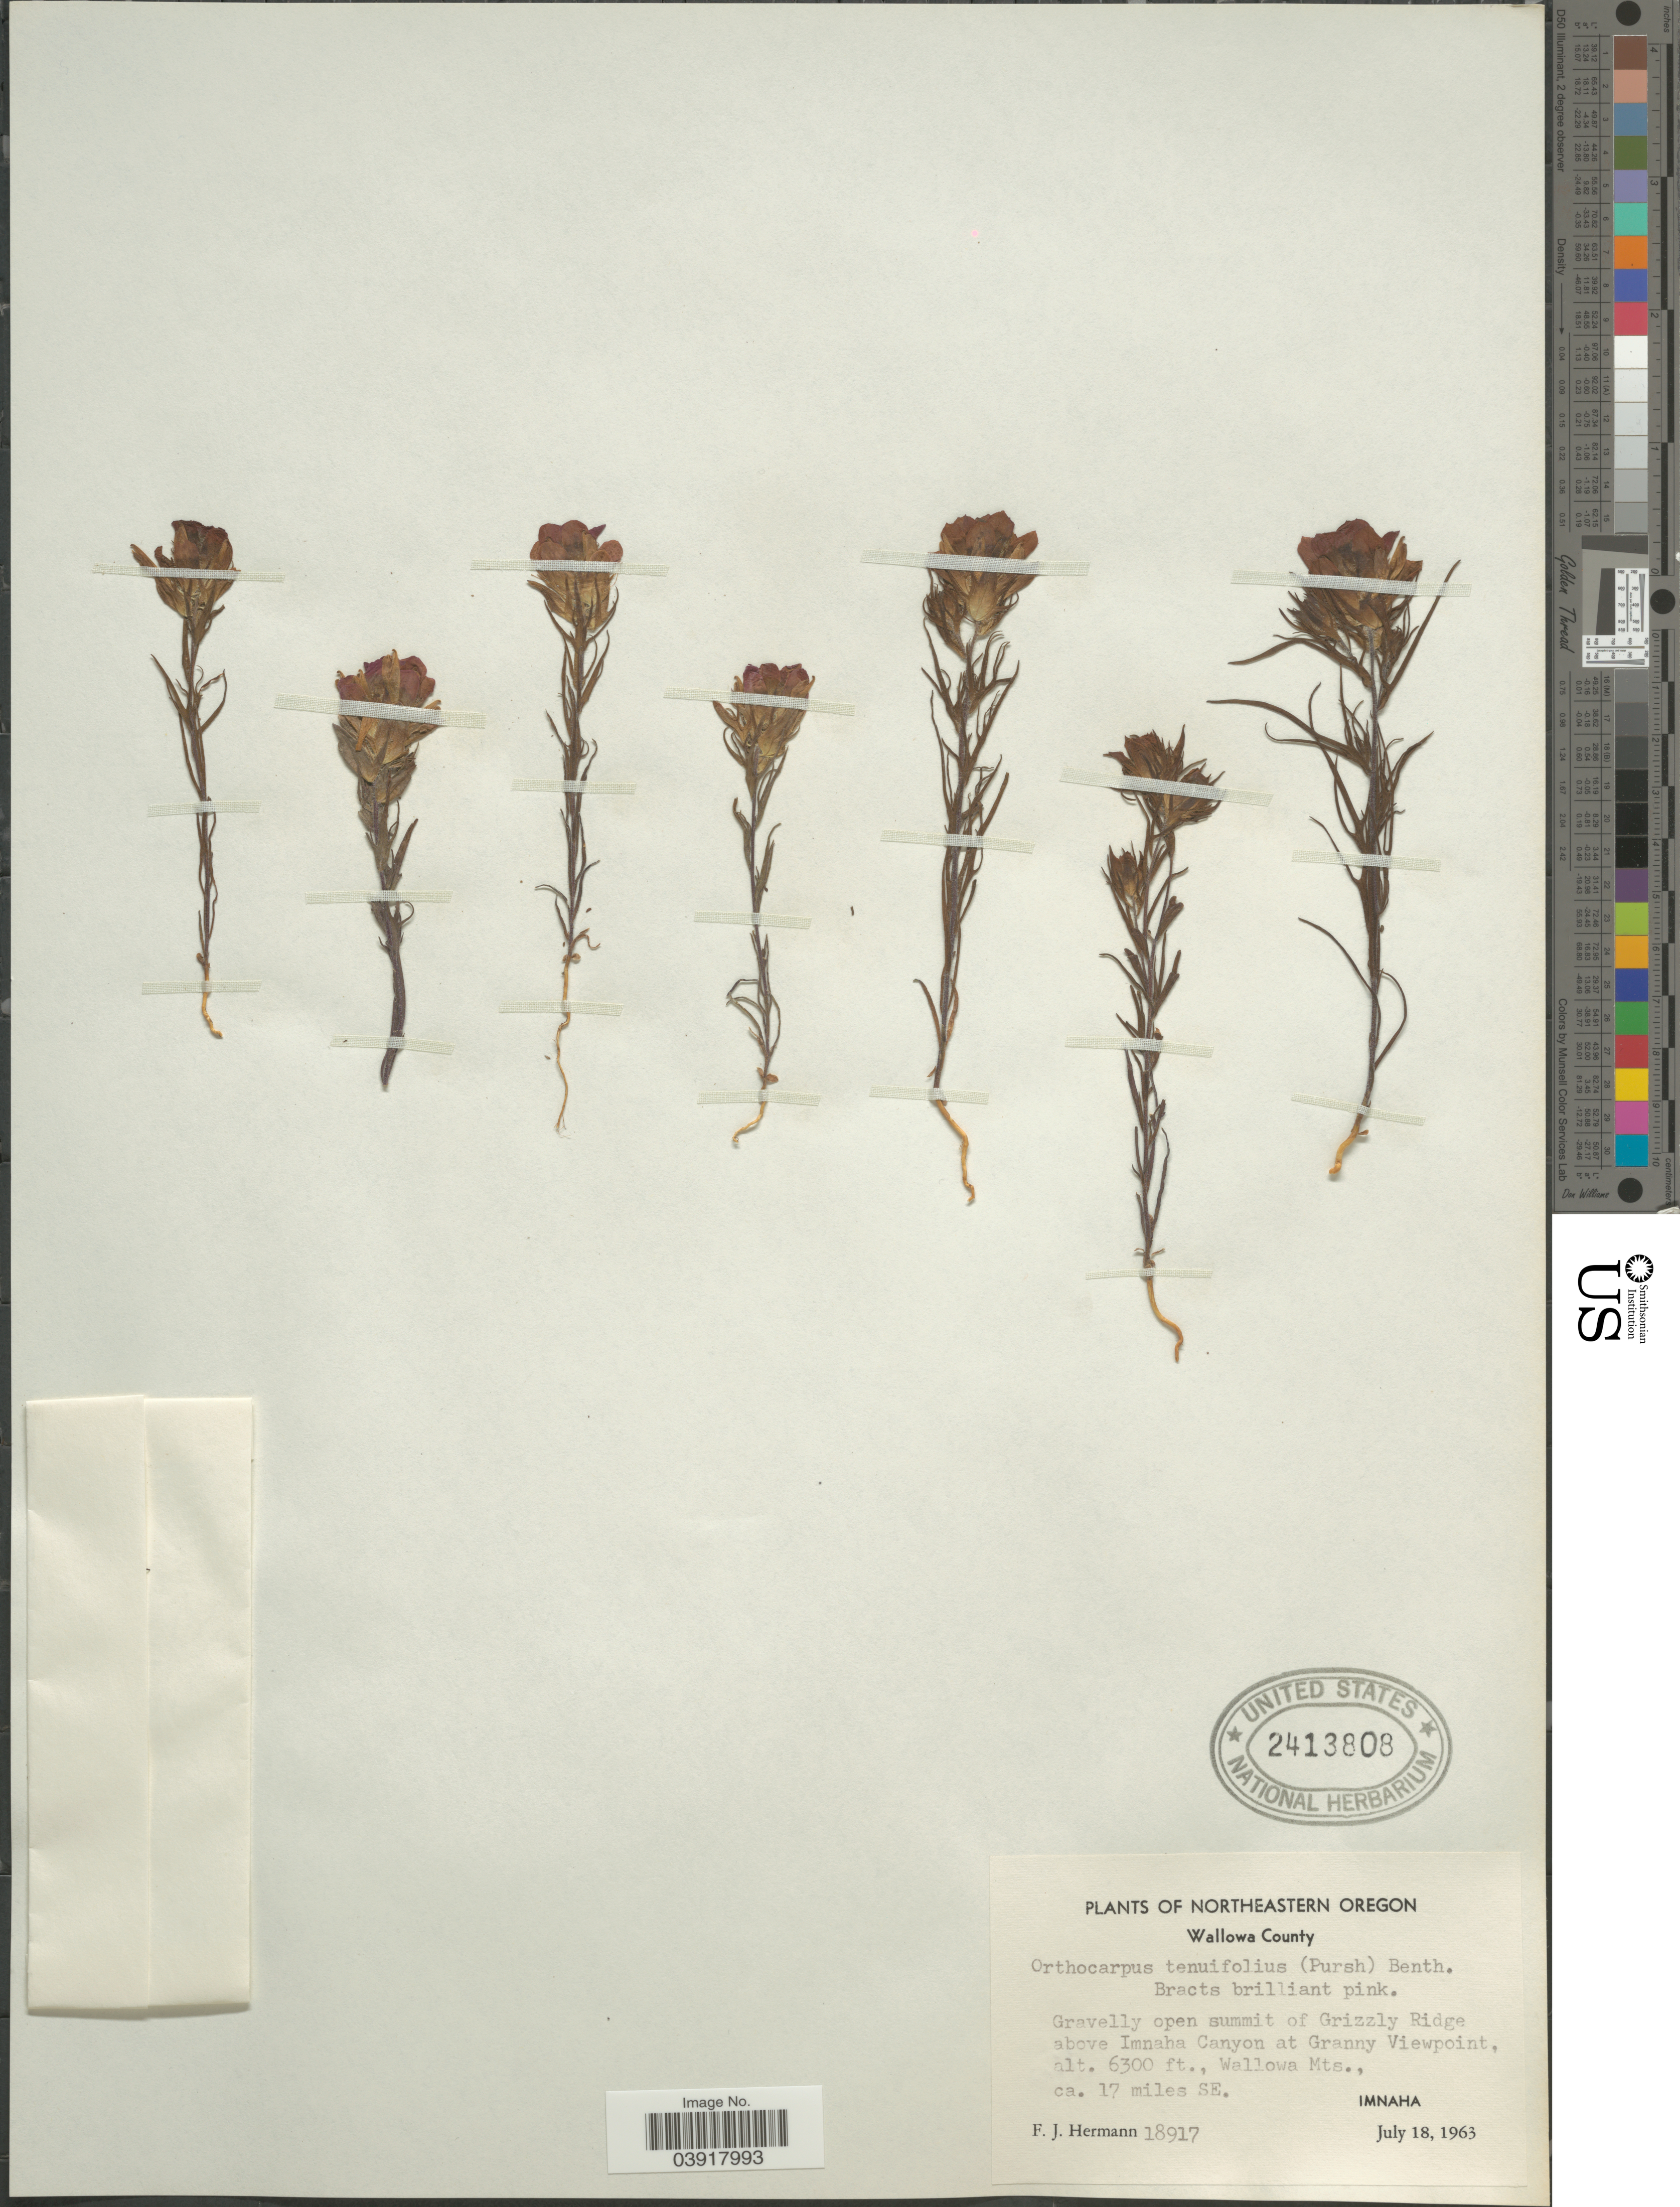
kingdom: Plantae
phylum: Tracheophyta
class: Magnoliopsida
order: Lamiales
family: Orobanchaceae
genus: Orthocarpus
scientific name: Orthocarpus tenuifolius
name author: (Pursh) Benth.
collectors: F. J. Hermann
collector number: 18917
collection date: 1963-07-18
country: United States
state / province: Oregon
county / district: Wallowa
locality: Northeastern Oregon. Wallowa County. Gravelly open summit of Grizzly Ridge above Imnaha Canyon at Granny Viewpoint, Wallowa Mts., ca. 17 miles SE. Imnaha.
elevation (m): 1920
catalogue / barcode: US 2413808